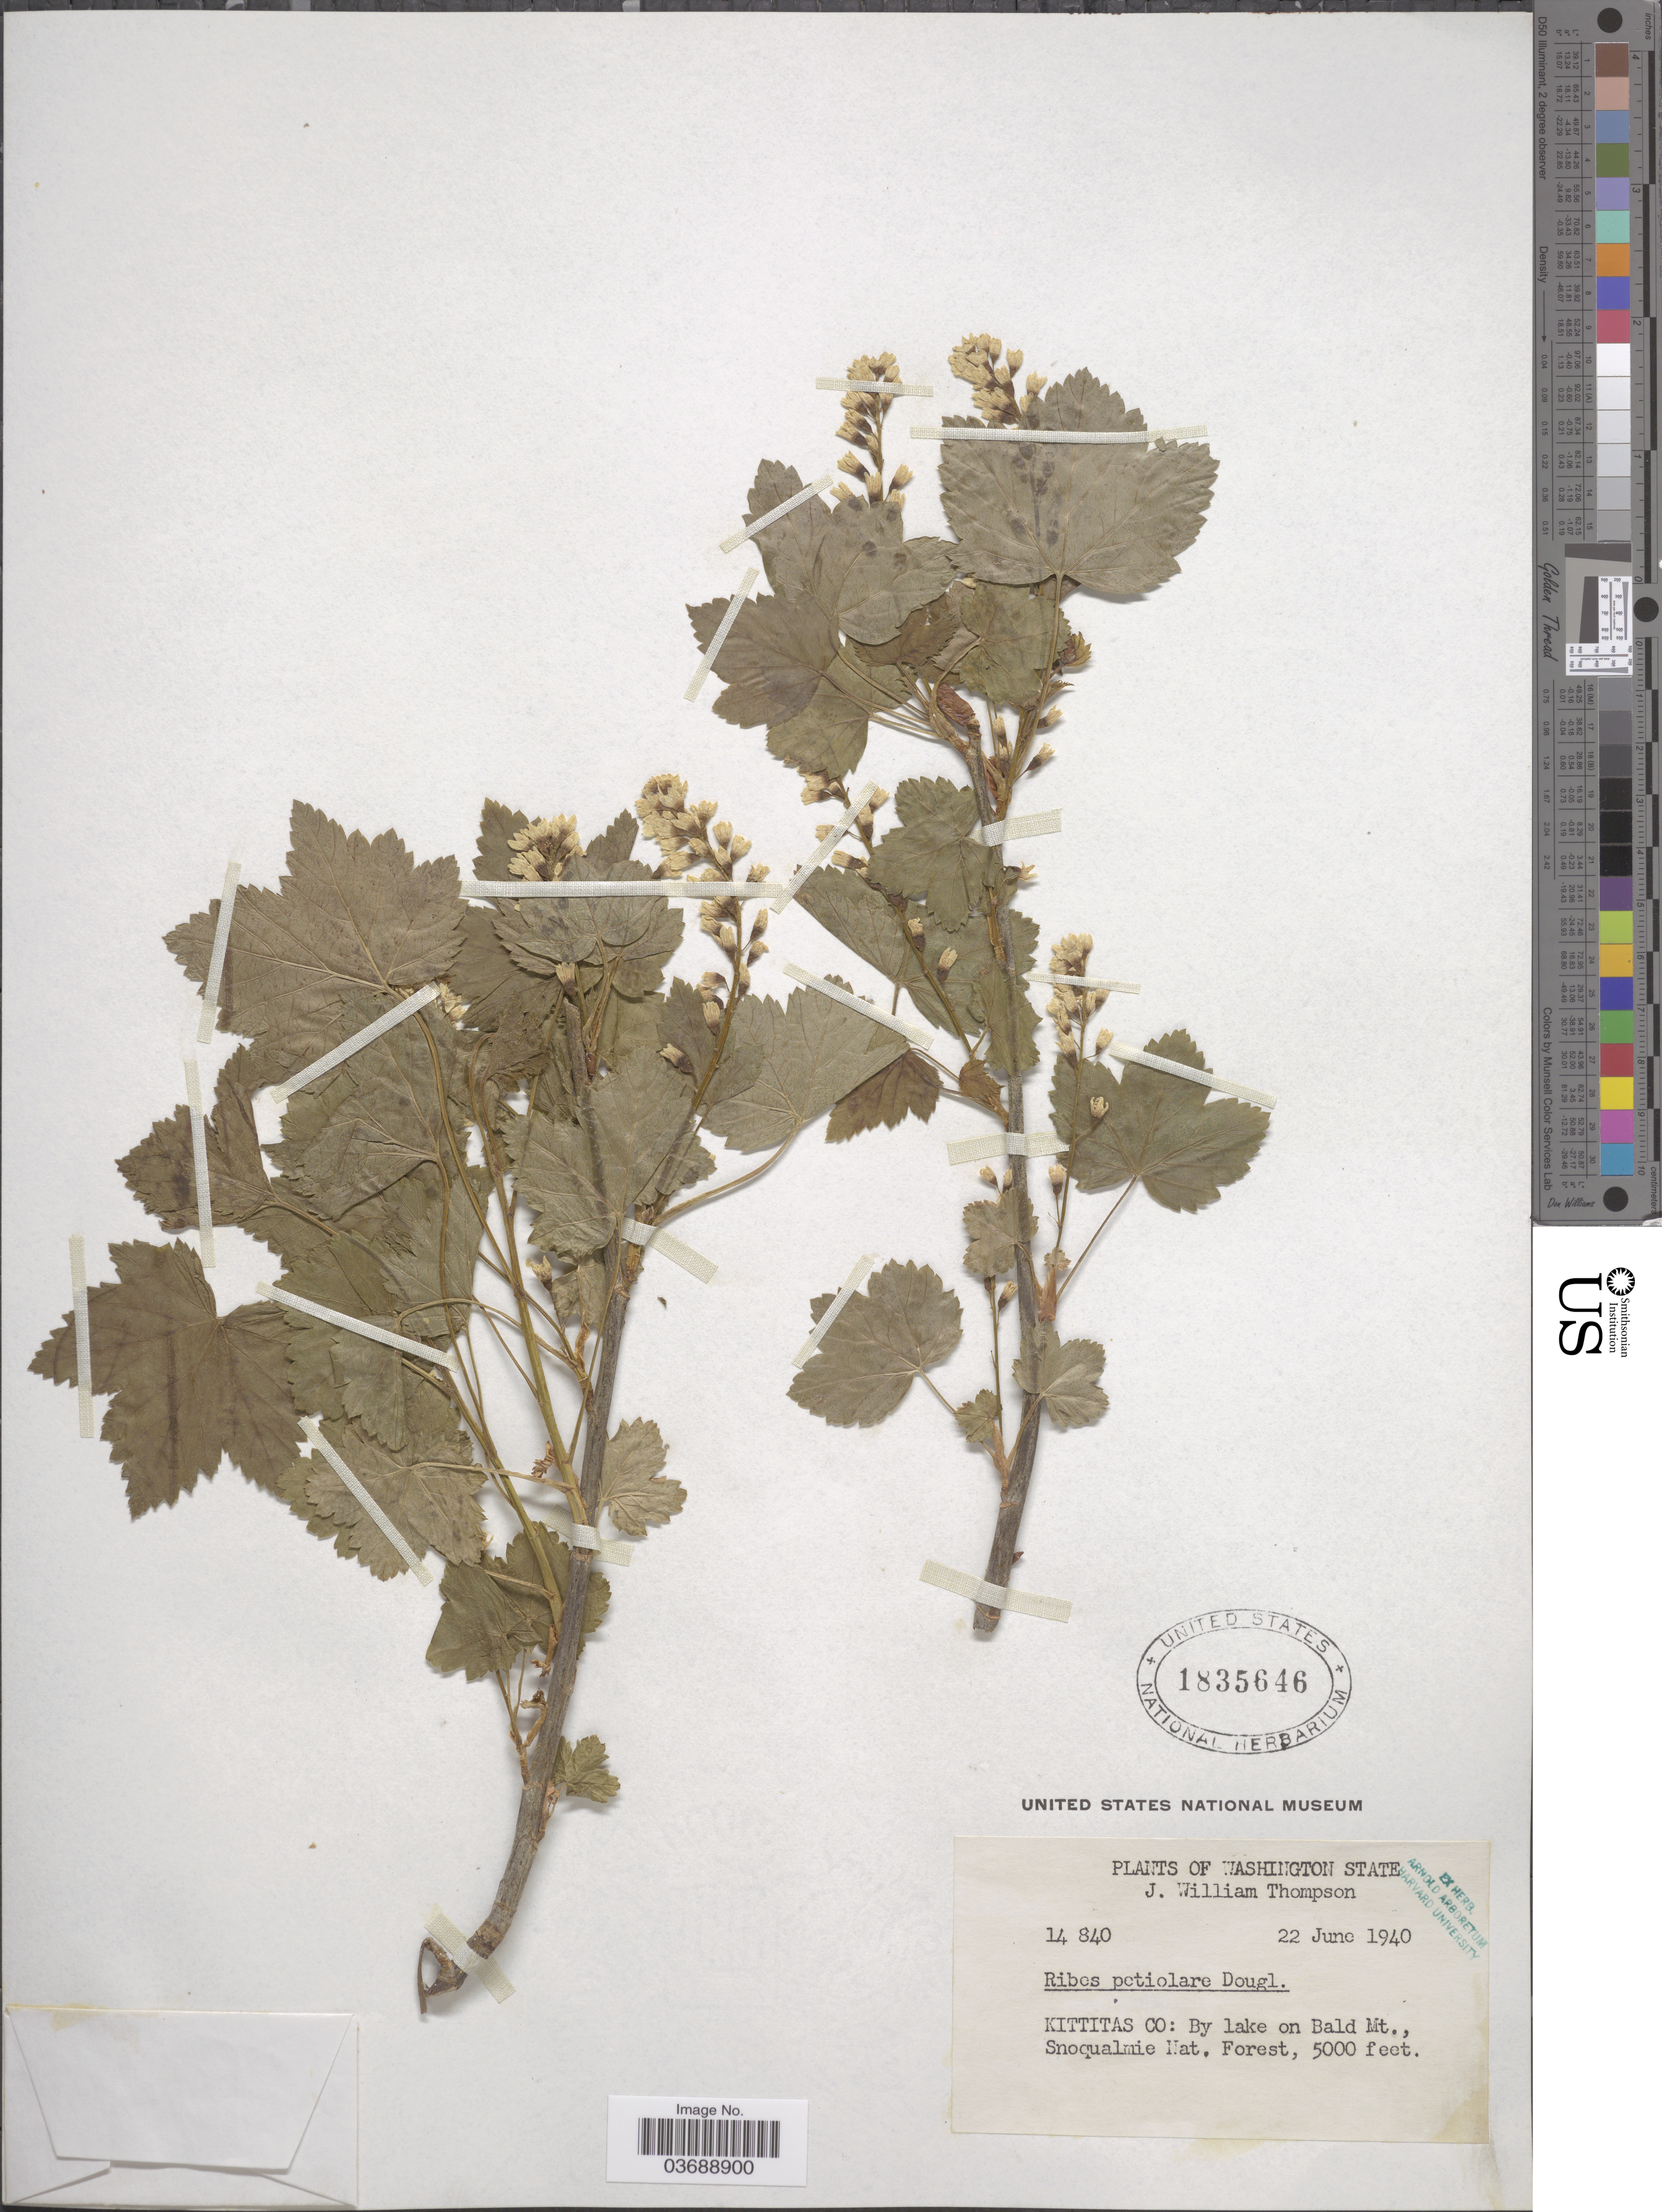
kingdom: Plantae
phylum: Tracheophyta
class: Magnoliopsida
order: Saxifragales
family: Grossulariaceae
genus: Ribes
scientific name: Ribes petiolare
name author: Douglas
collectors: J. W. Thompson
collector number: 14840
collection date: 1940-06-22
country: United States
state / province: Washington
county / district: Kittitas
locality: Kittitas Co: By lake on Bald Mt., Snoqualmie Nat. Forest.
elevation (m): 1524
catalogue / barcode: US 1835646